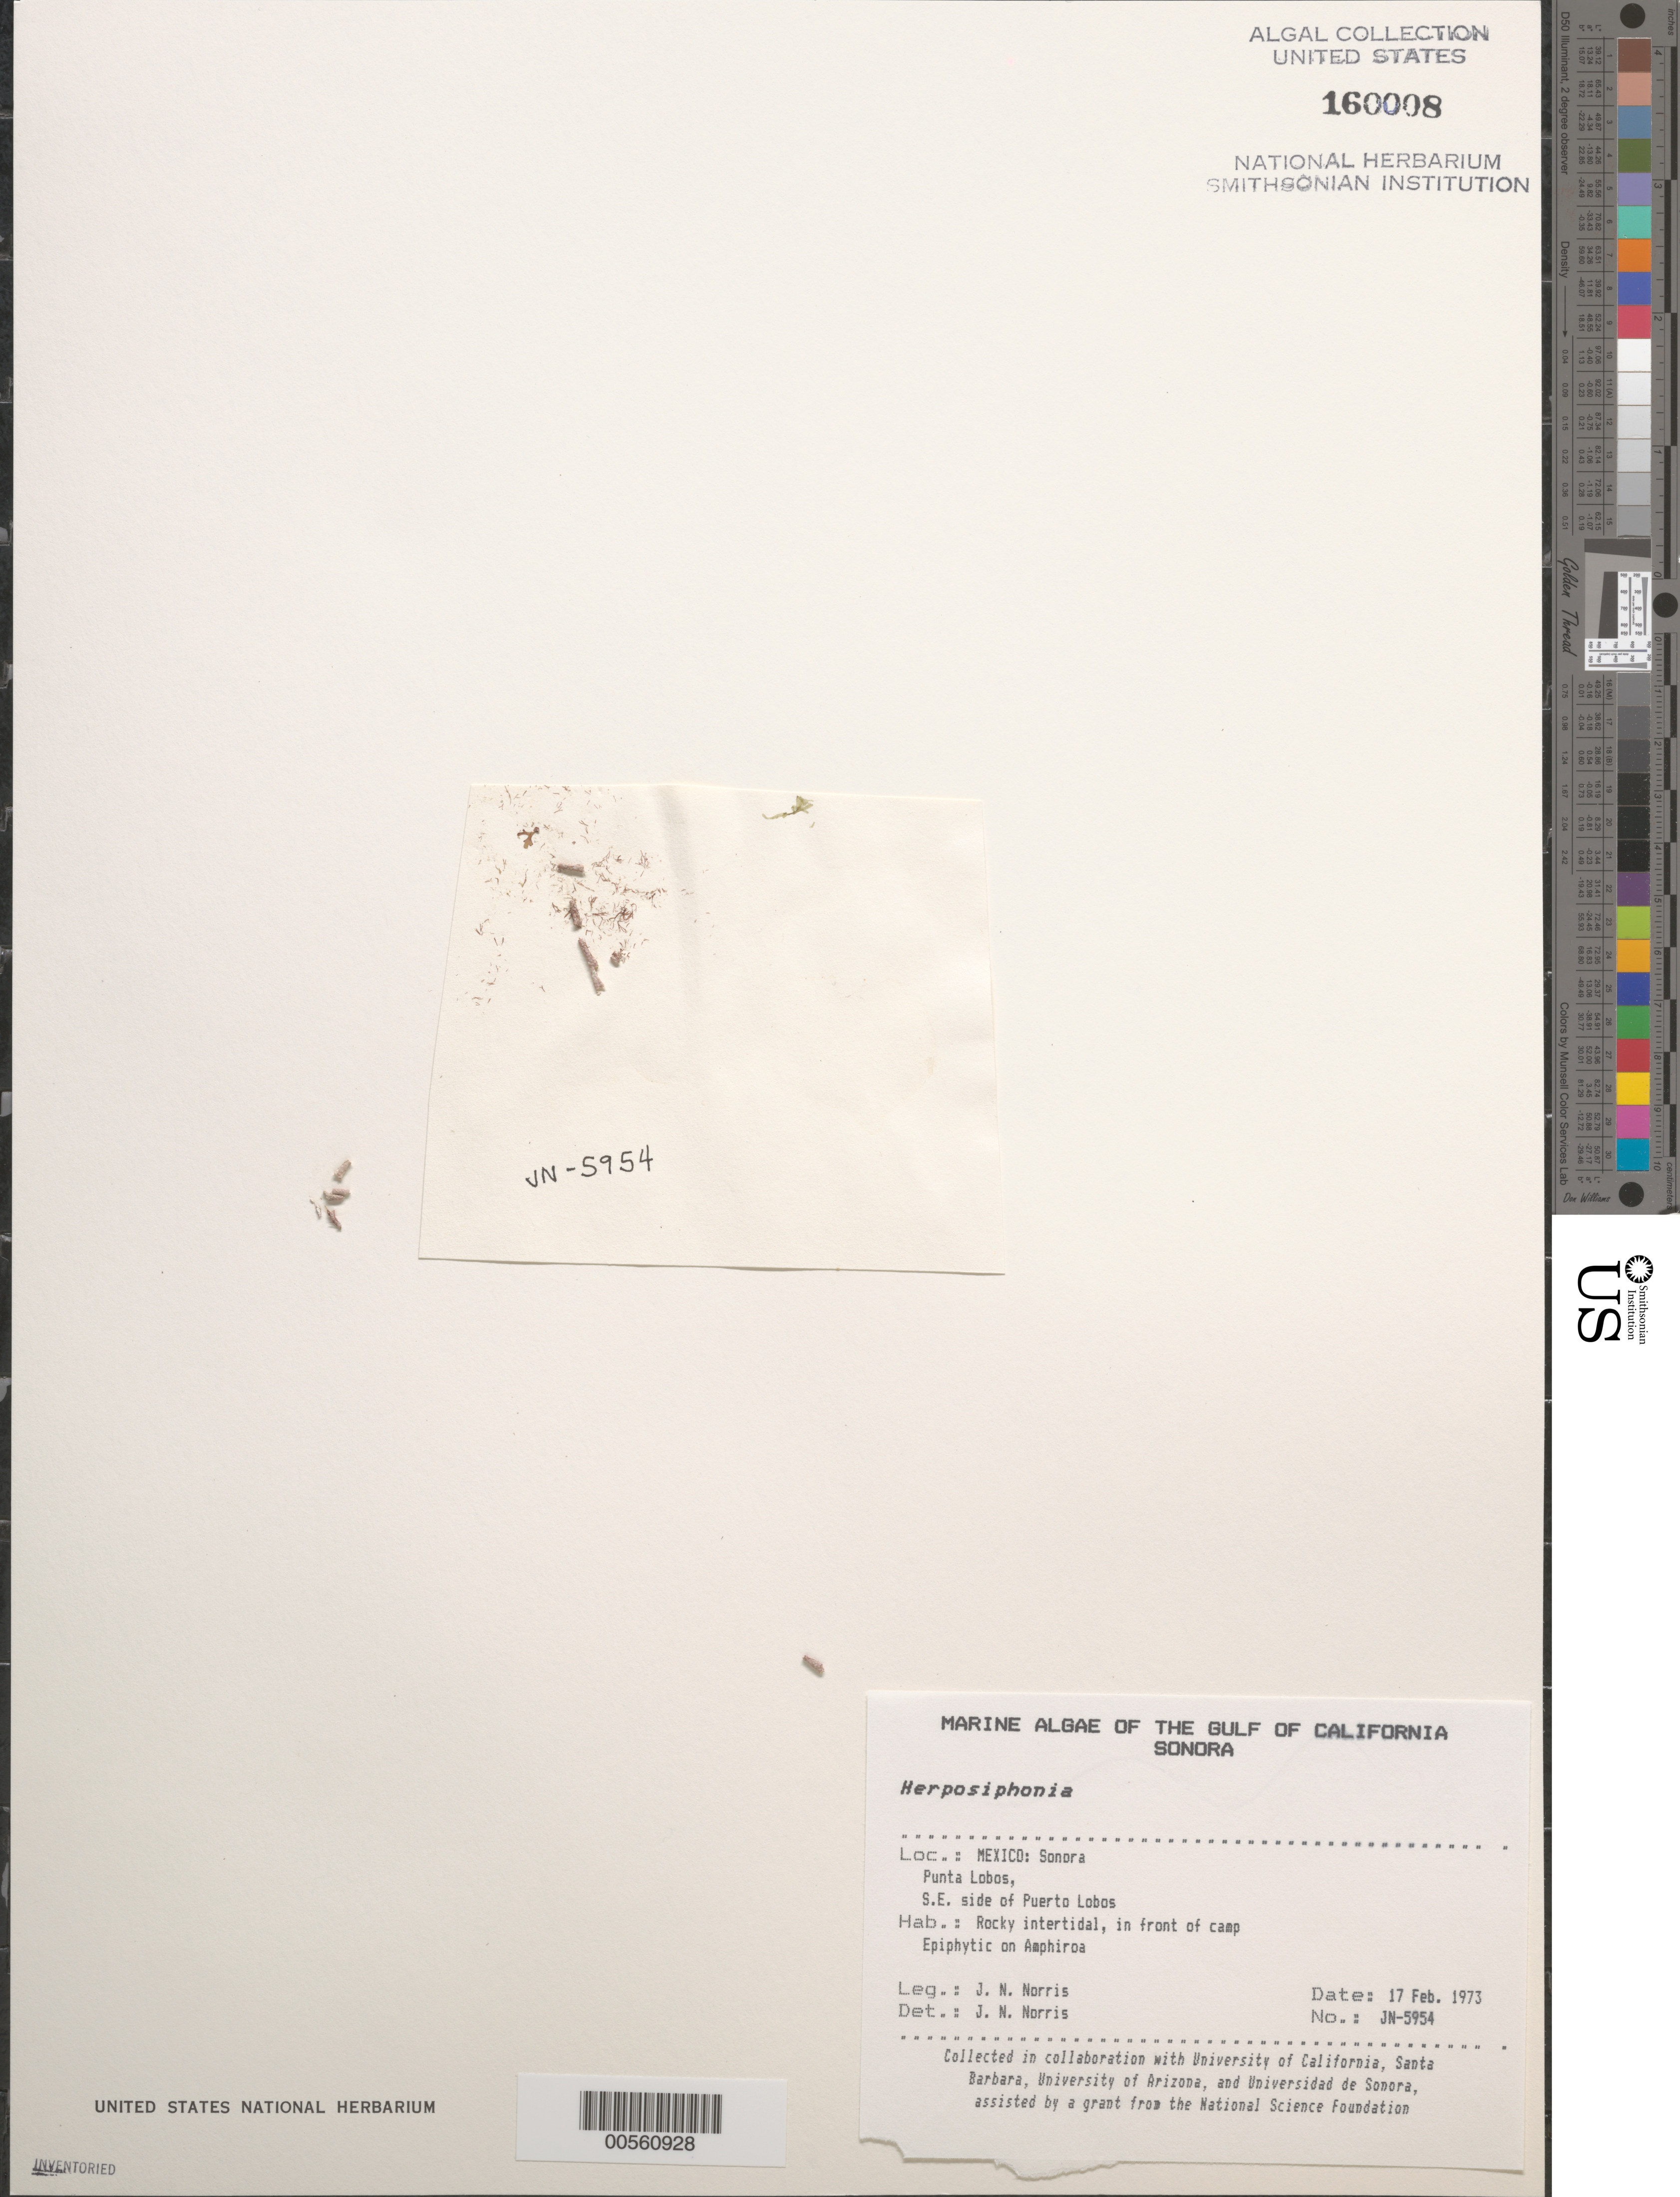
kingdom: Plantae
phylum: Rhodophyta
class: Florideophyceae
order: Ceramiales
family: Rhodomelaceae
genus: Herposiphonia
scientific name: Herposiphonia sp.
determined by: Norris, James N.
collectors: J. N. Norris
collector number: JN-5954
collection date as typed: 17 Feb 1973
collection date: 1973-02-17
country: Mexico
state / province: Sonora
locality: Punta Lobos, Puerto de Lobos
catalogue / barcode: US 160008